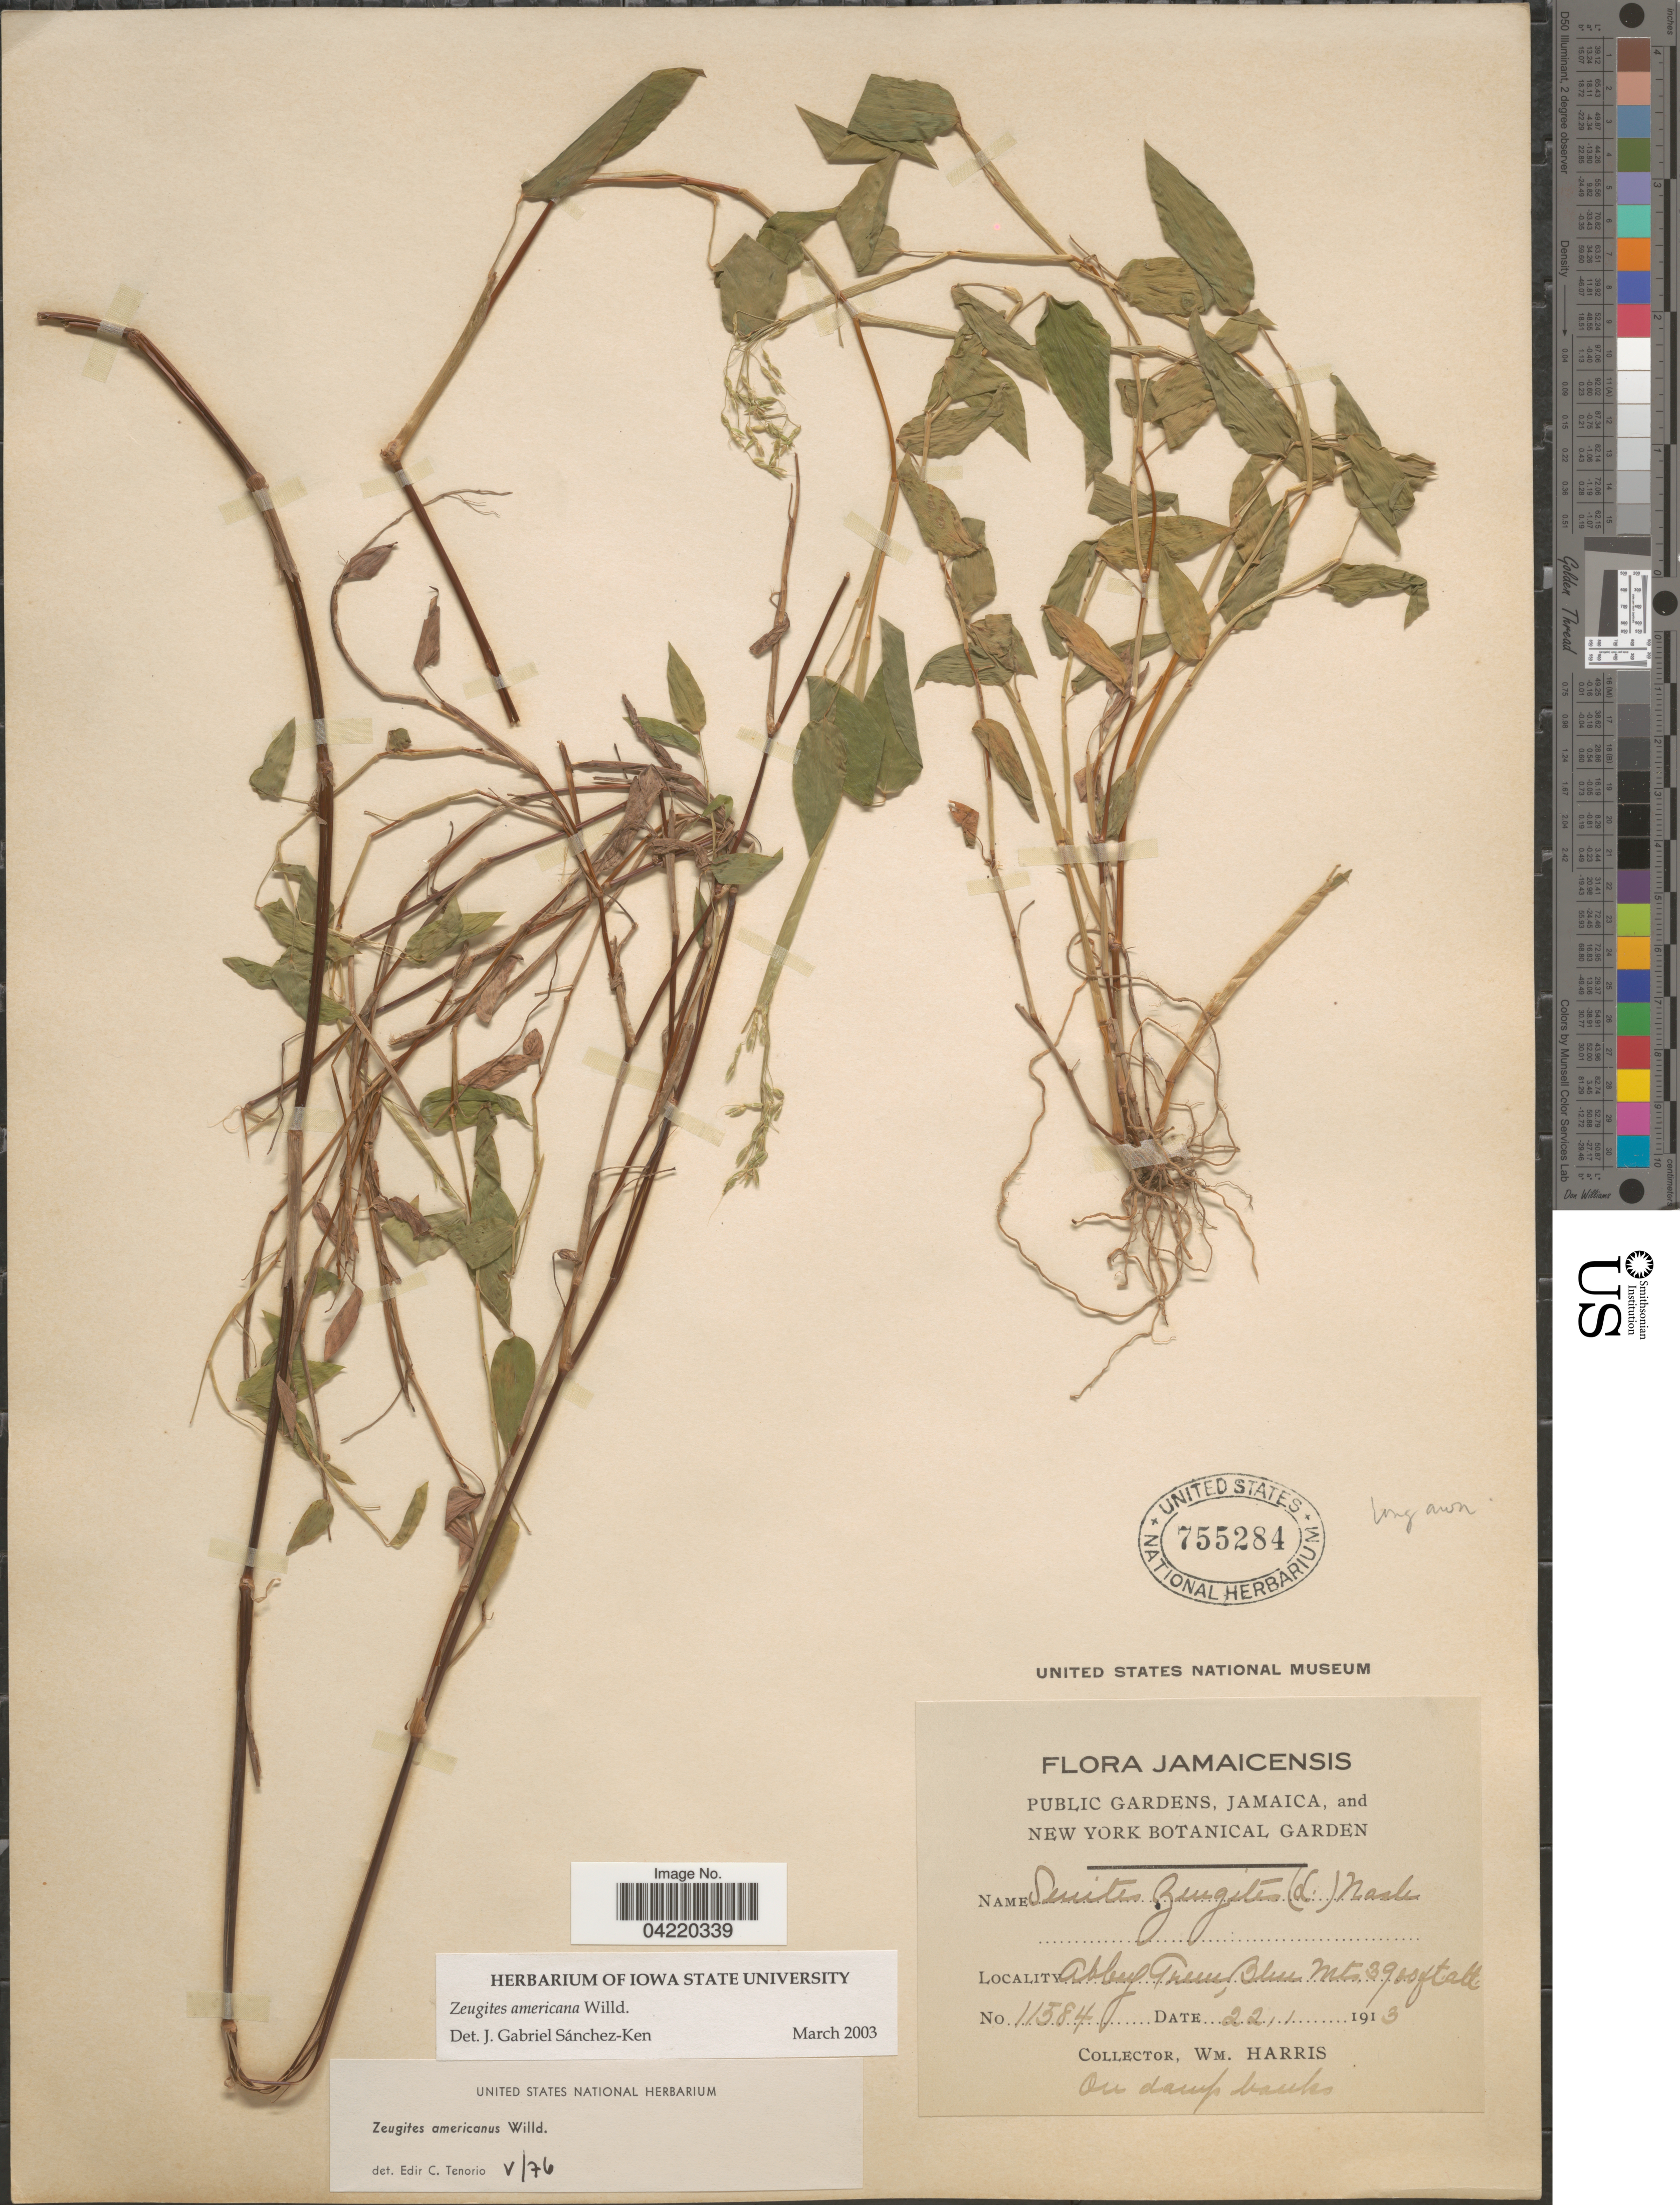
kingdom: Plantae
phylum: Tracheophyta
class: Liliopsida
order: Poales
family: Poaceae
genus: Zeugites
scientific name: Zeugites americanus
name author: Willd.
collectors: W. H. Harris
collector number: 11584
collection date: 1913-01-22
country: Jamaica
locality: Abbey Green, Blue Mts.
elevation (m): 1189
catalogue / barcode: US 755284